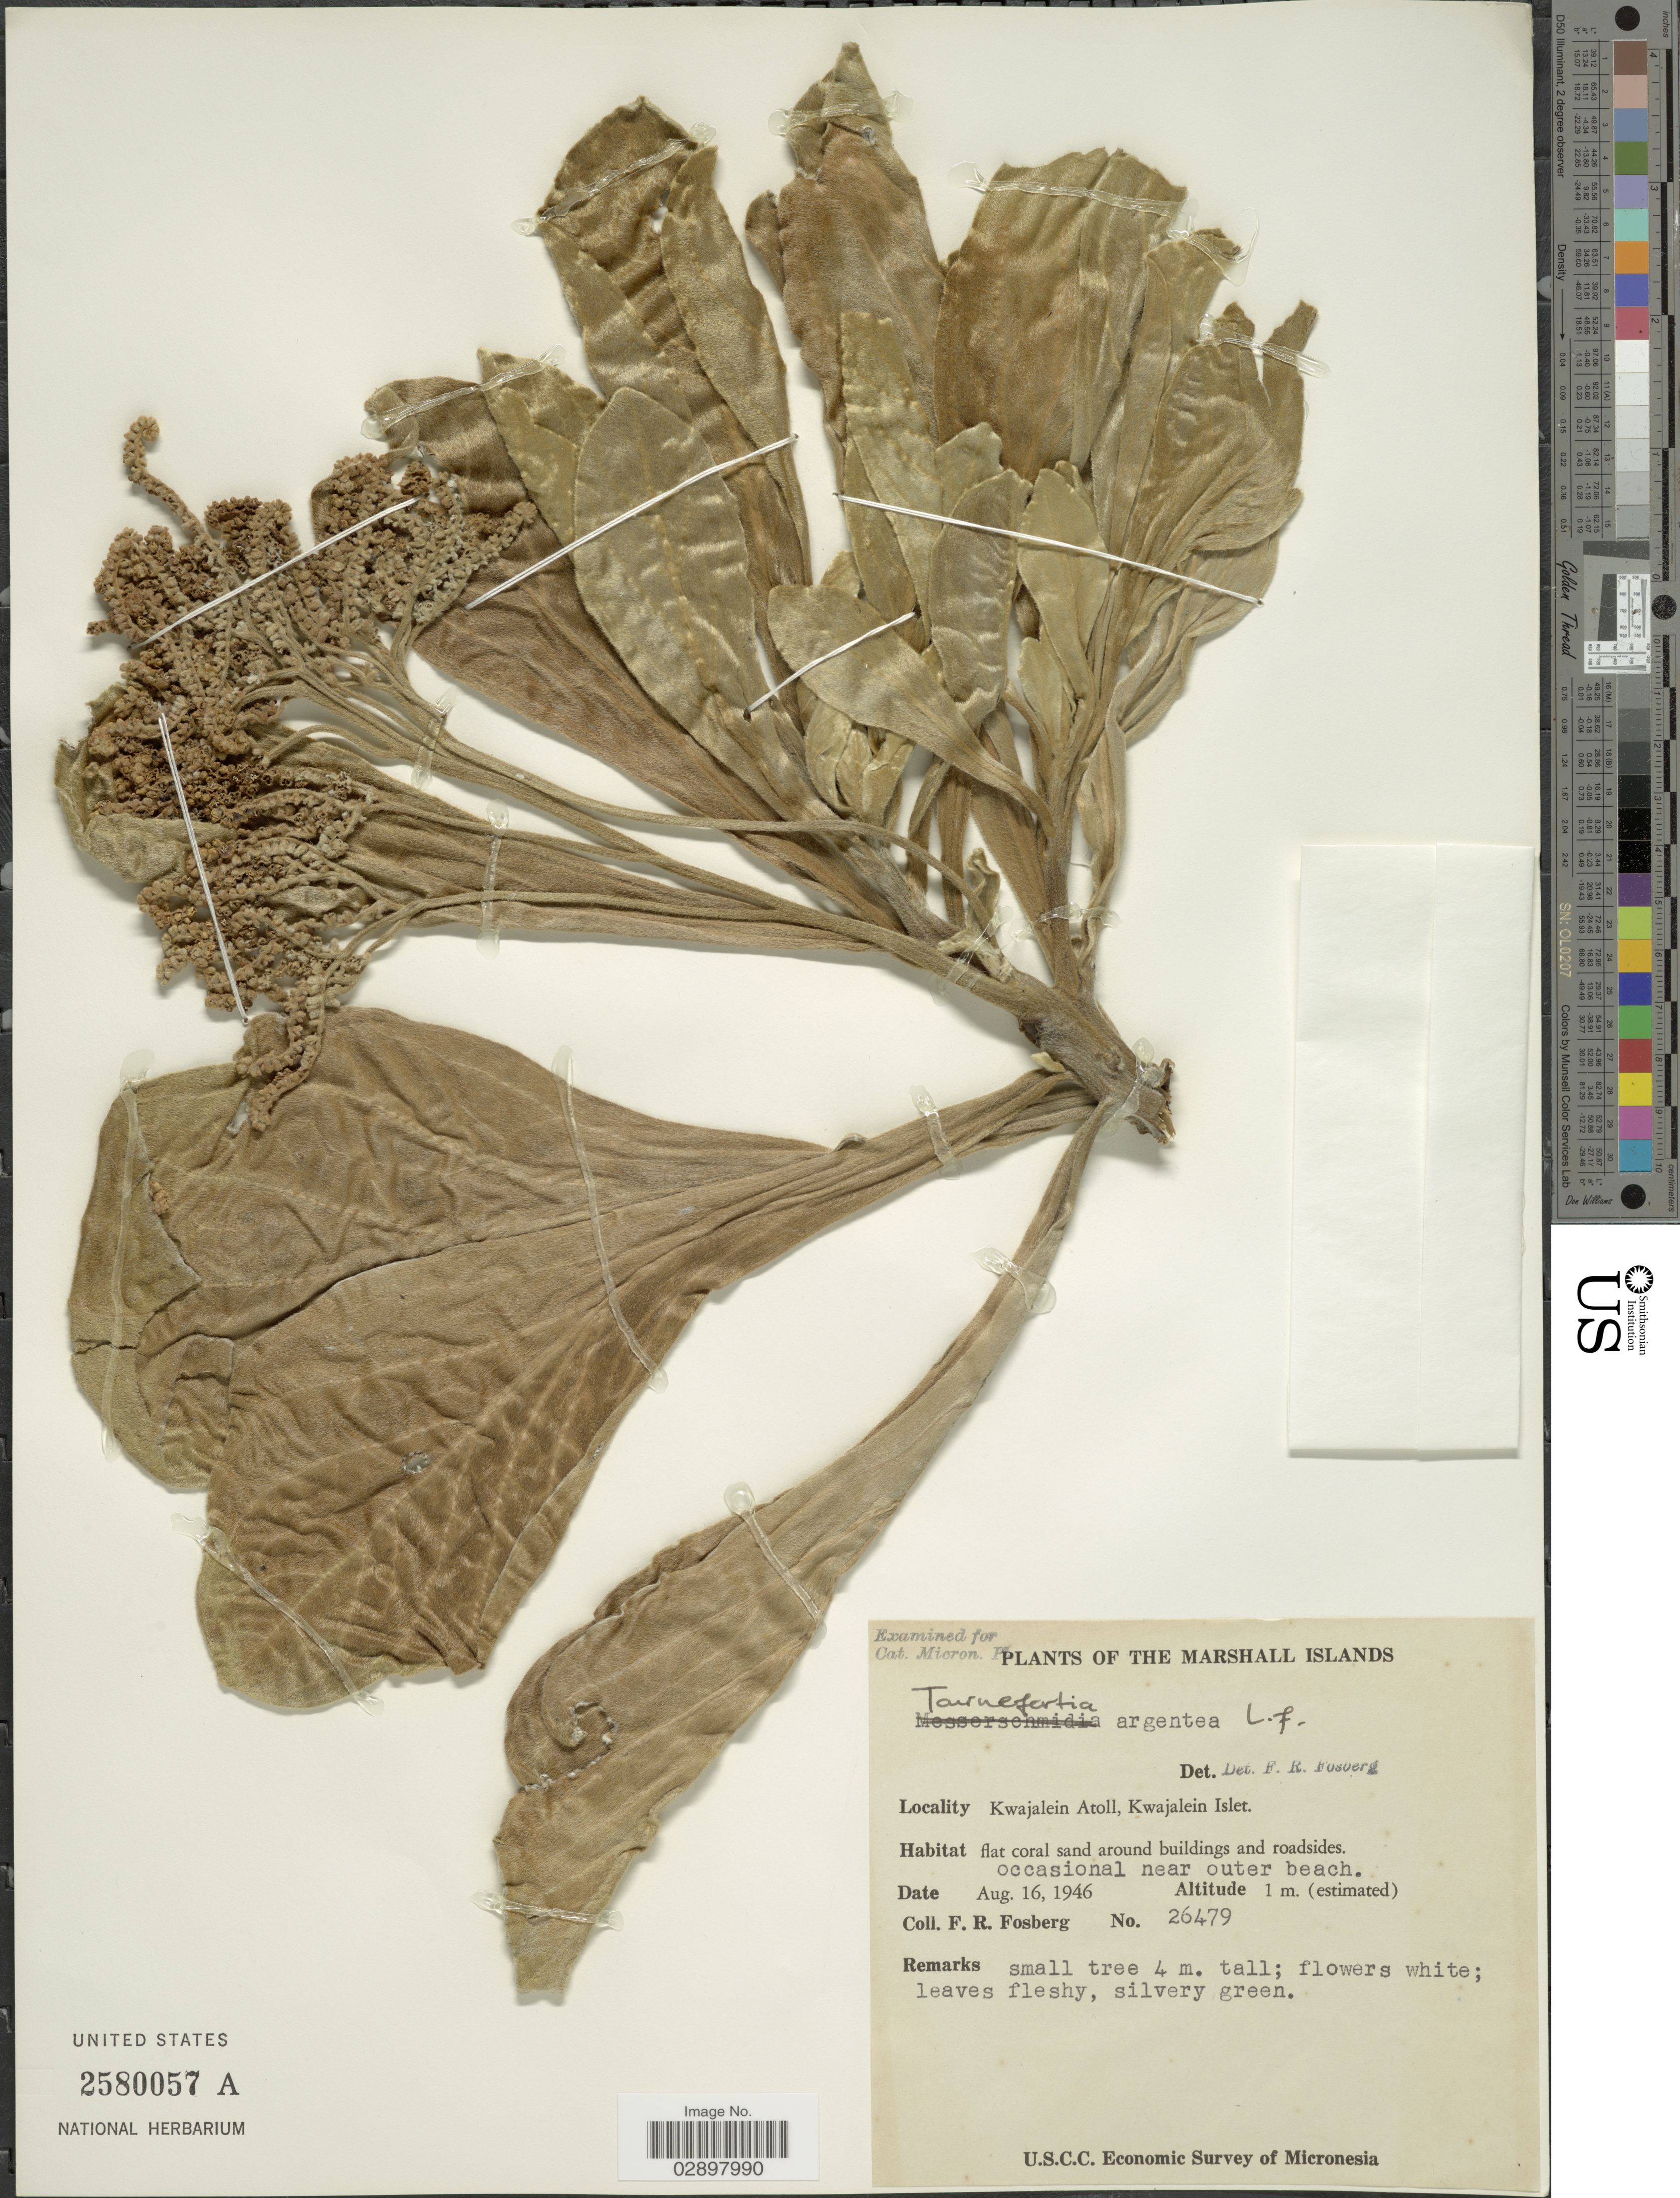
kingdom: Plantae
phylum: Tracheophyta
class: Magnoliopsida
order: Boraginales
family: Heliotropiaceae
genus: Heliotropium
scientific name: Heliotropium arboreum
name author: (Blanco) Mabberley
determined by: Wagner, W. L., (BOT), Smithsonian Institution - National Museum of Natural History (UNITED STATES)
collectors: F. R. Fosberg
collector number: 26479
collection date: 1946-08-16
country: Marshall Islands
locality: Kwajalein Atoll, Kwajalein Islet.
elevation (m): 1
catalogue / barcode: US 2580057A